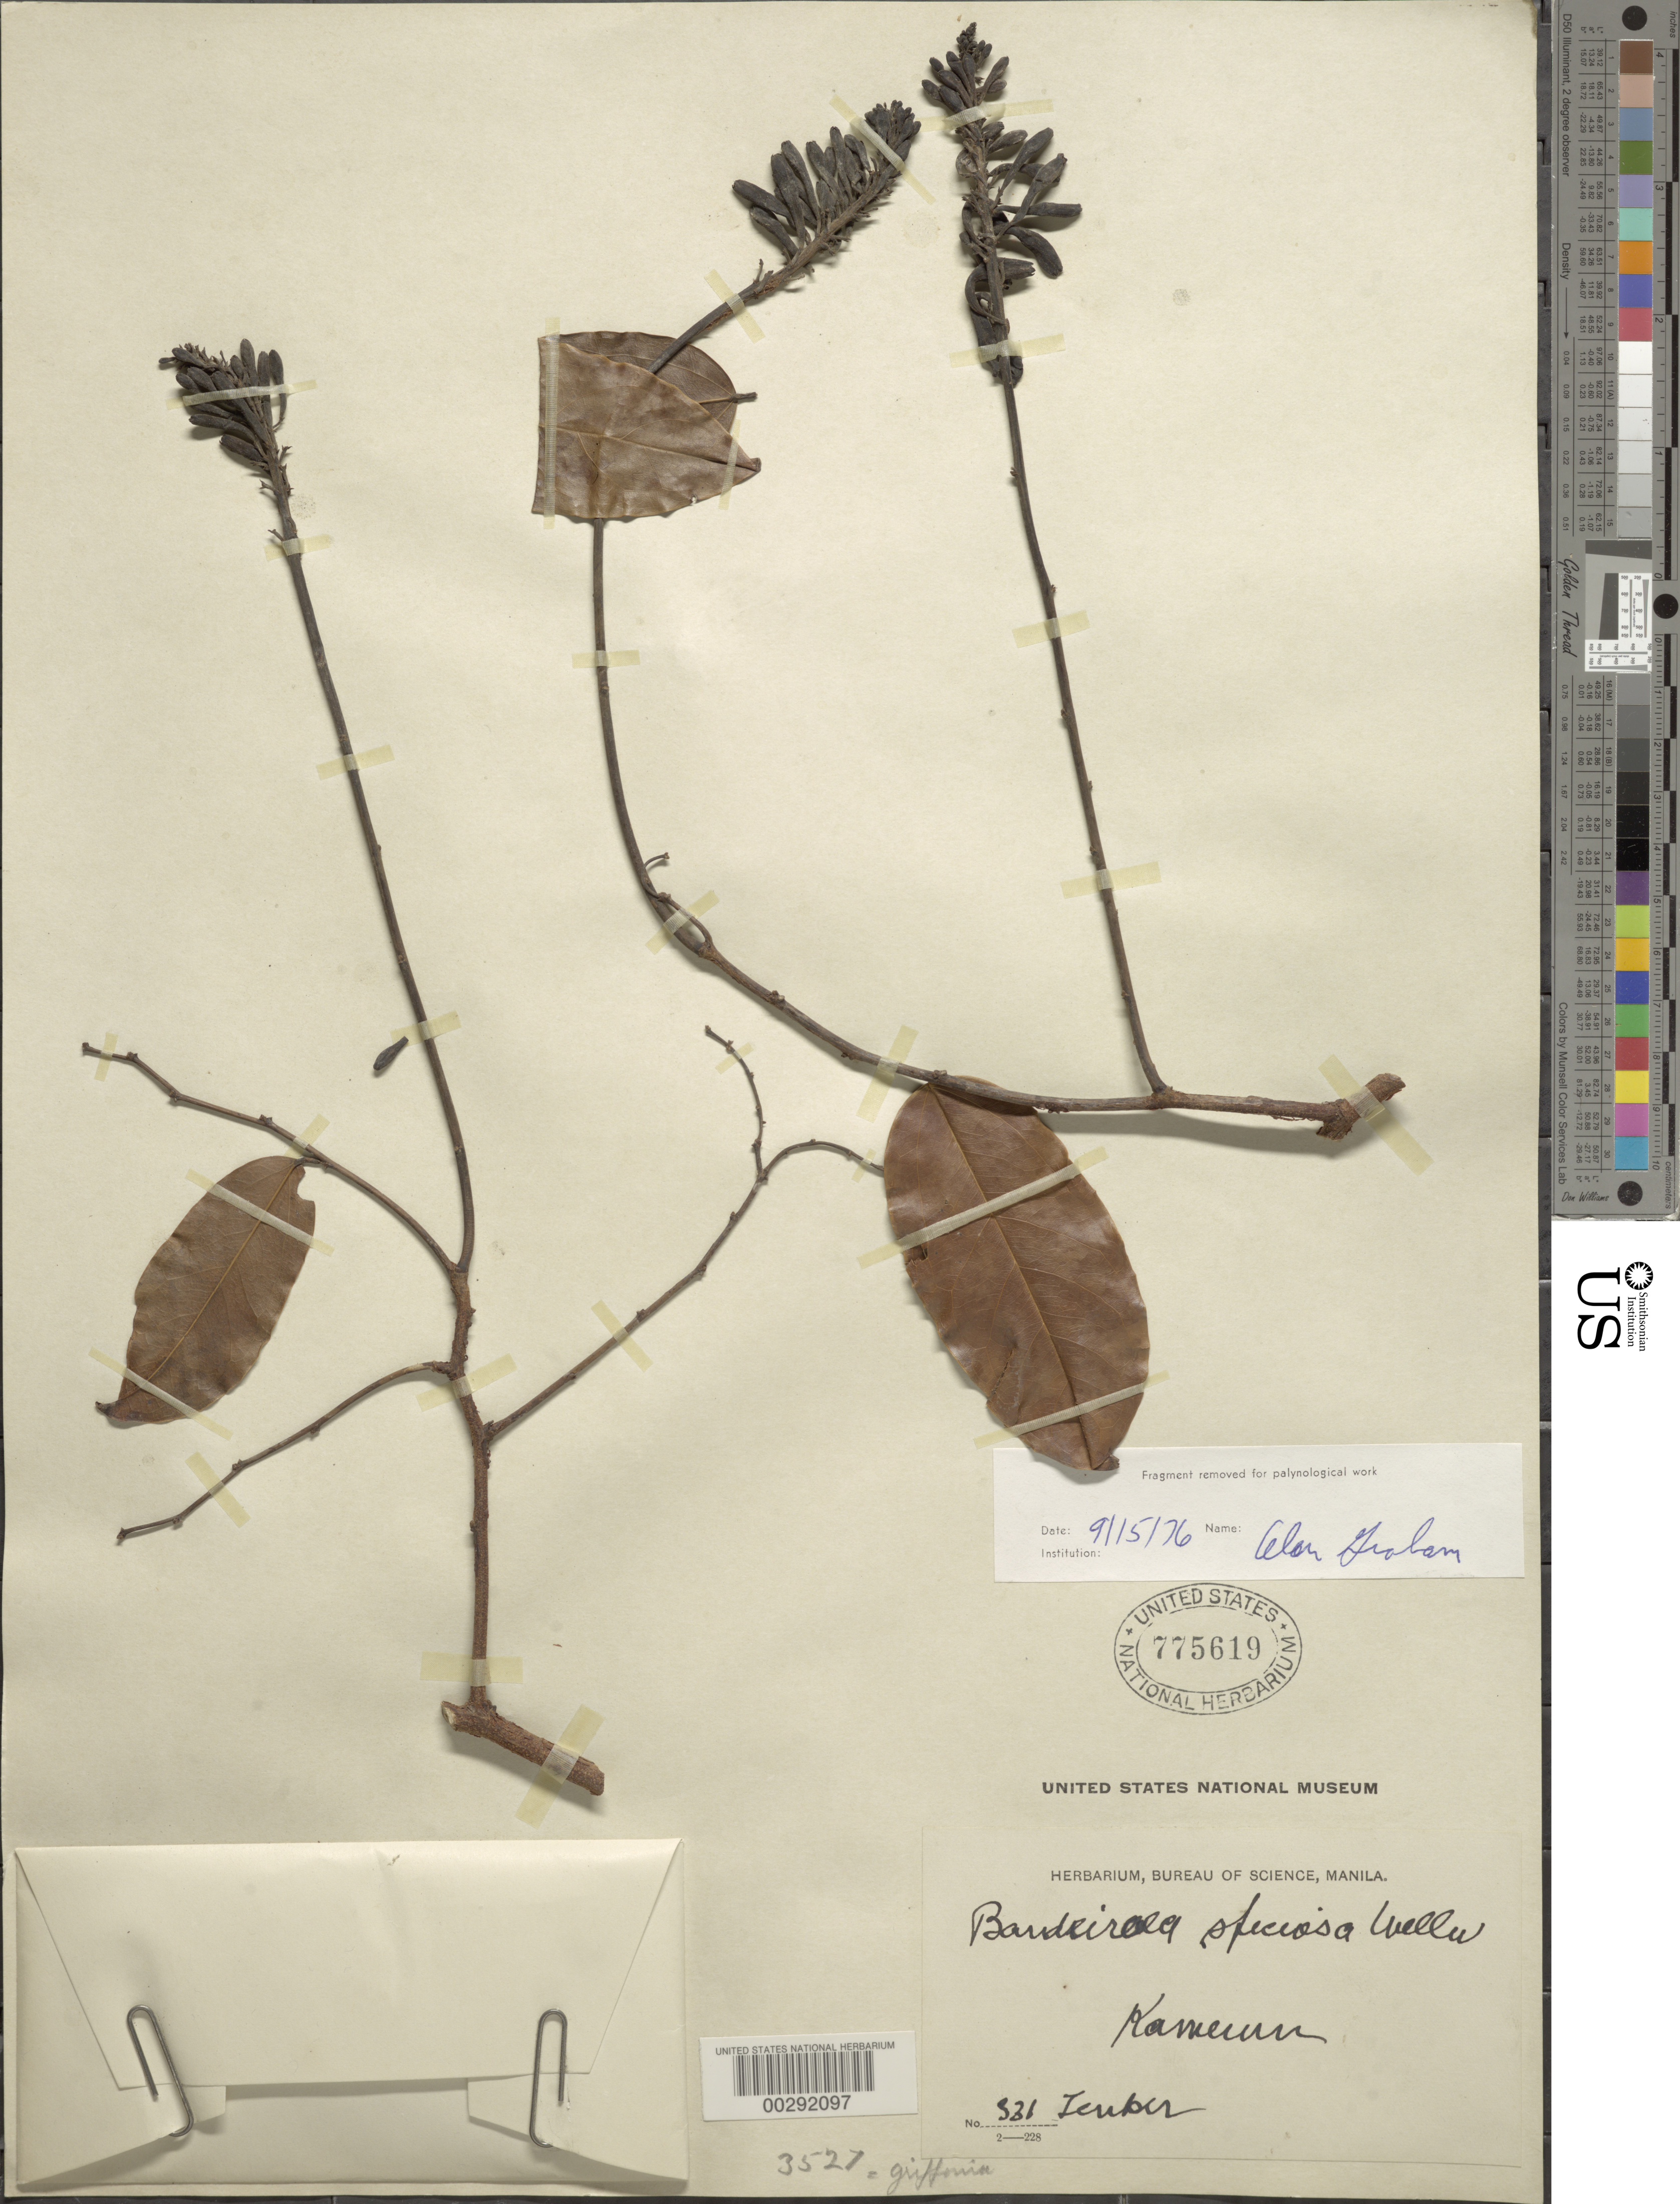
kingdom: Plantae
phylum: Tracheophyta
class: Magnoliopsida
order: Fabales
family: Fabaceae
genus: Griffonia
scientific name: Griffonia speciosa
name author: Taub.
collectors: G. A. Zenker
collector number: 331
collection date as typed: Jul 1913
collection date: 1913-07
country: Cameroon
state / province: Sud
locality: Bipindi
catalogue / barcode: US 775619